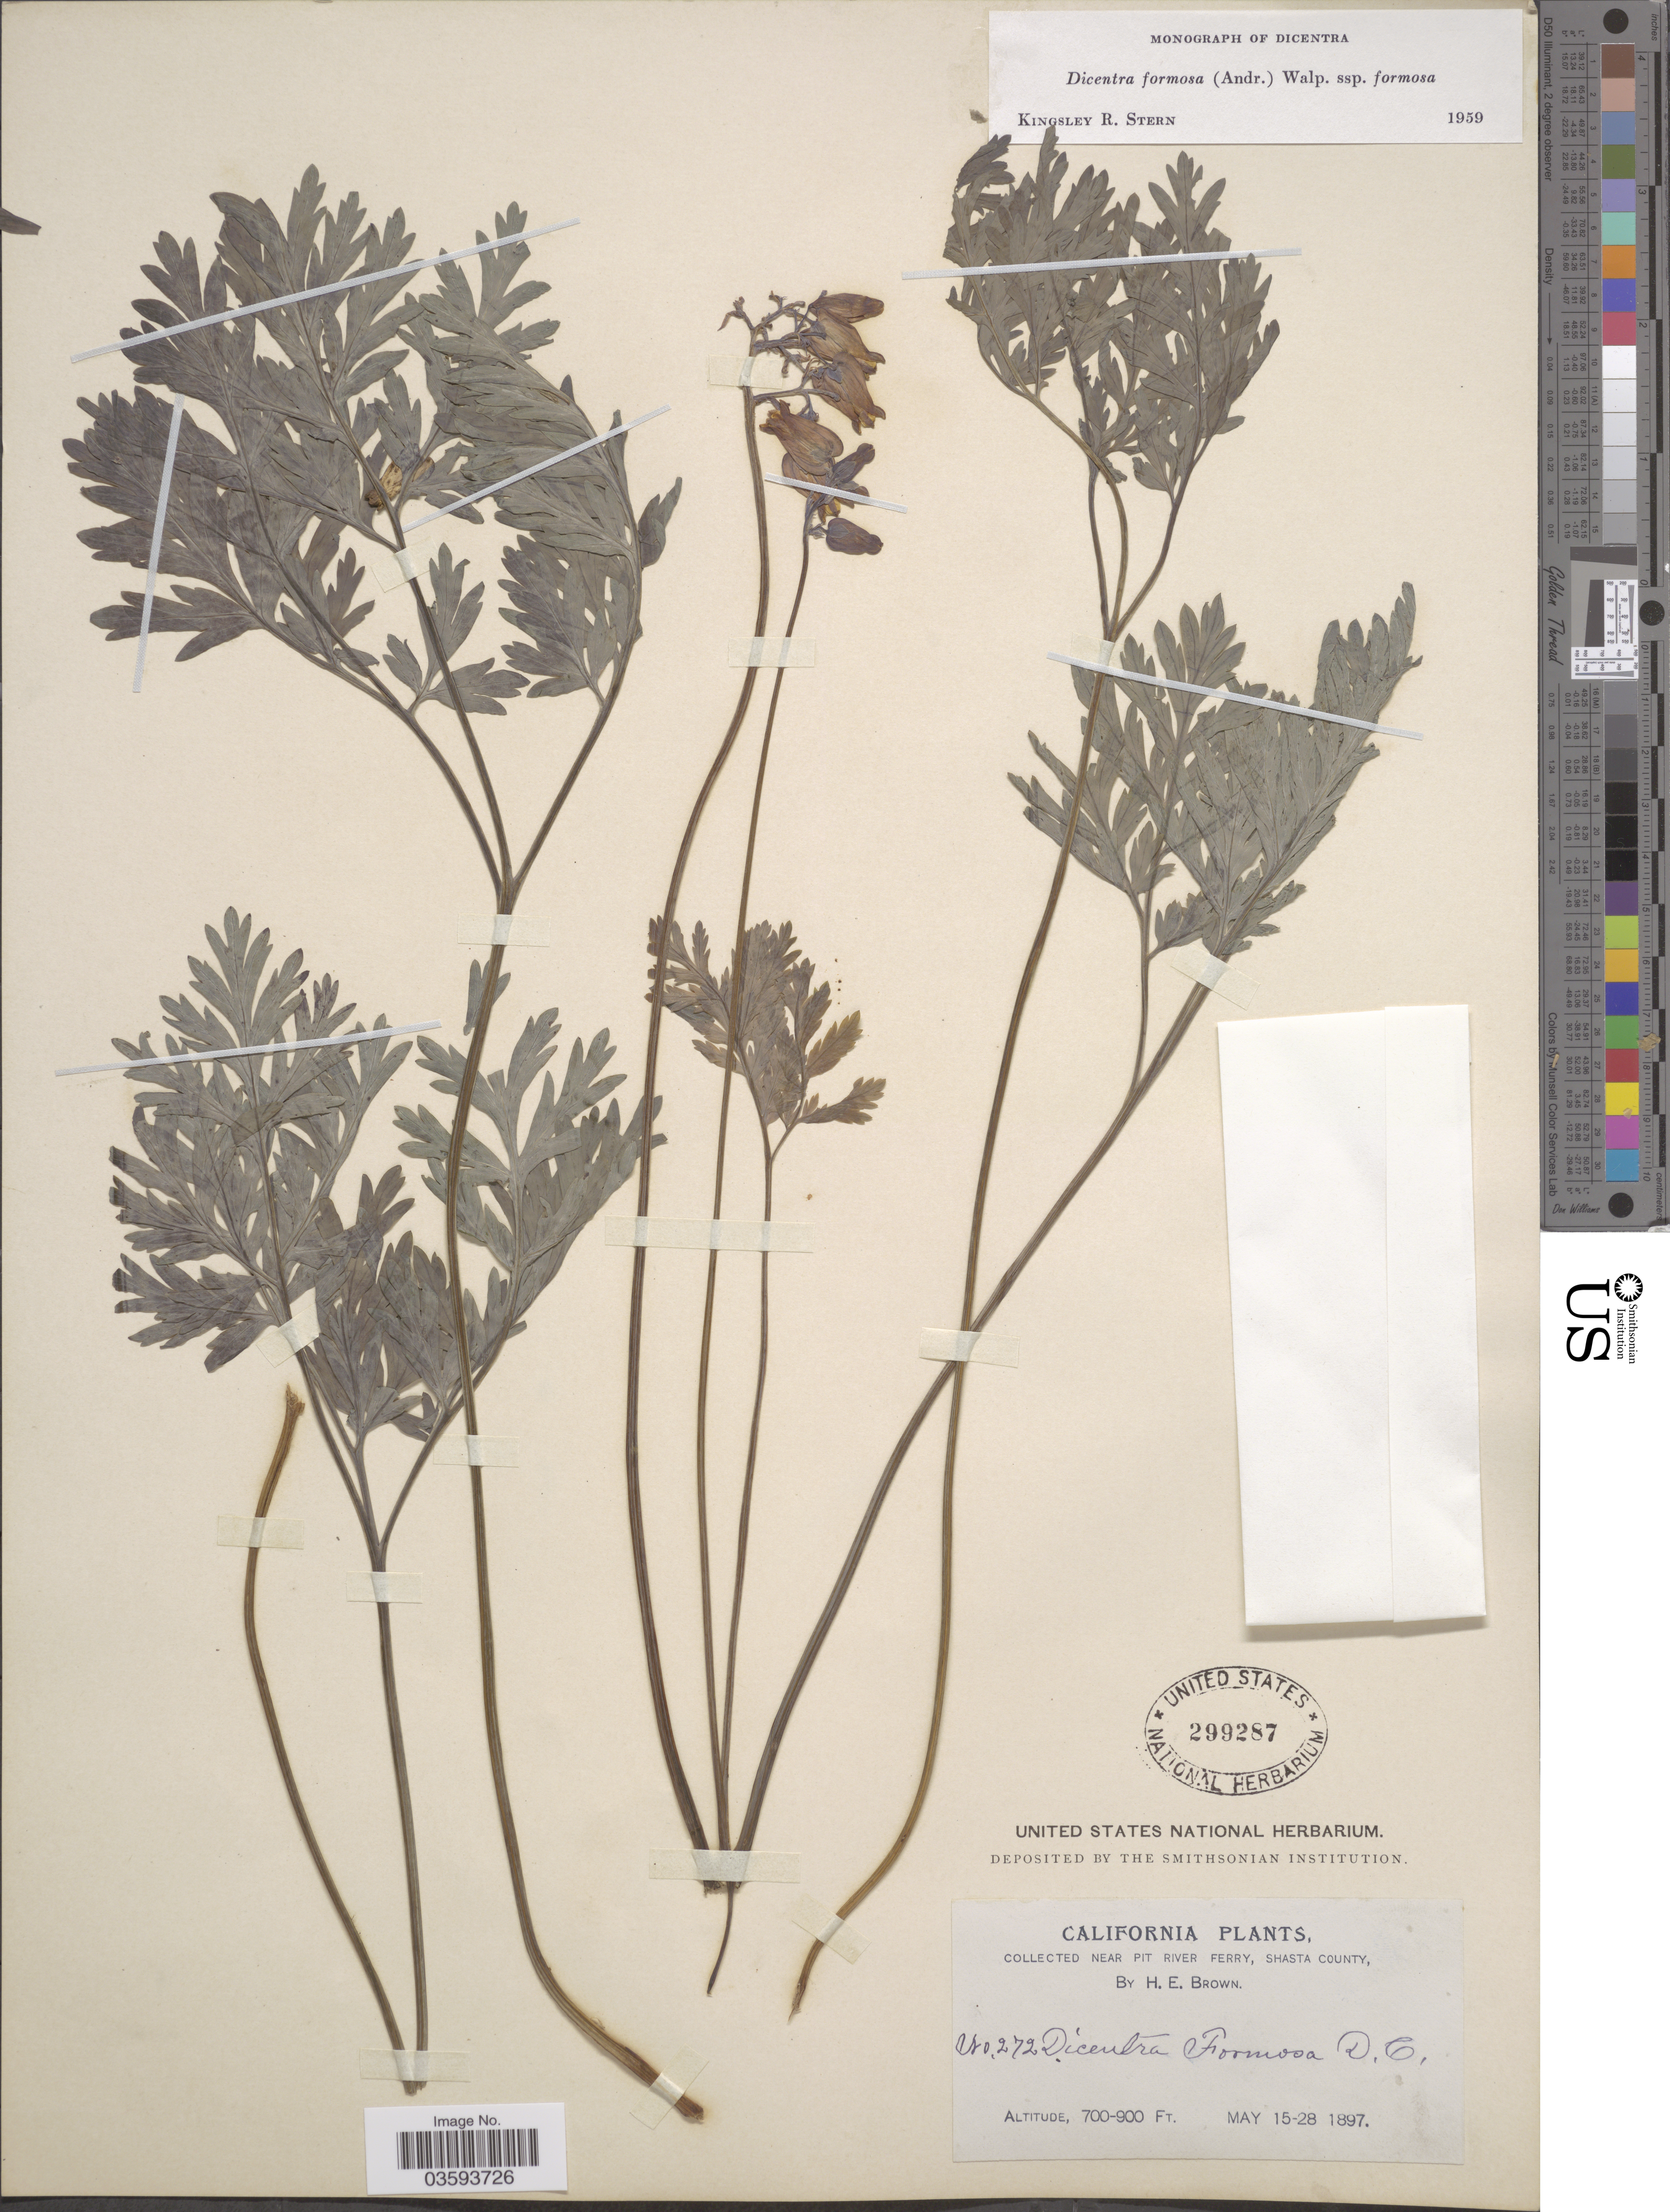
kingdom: Plantae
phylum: Tracheophyta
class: Magnoliopsida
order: Ranunculales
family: Papaveraceae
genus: Dicentra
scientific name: Dicentra formosa subsp. formosa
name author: (Haw.) Walp.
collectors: H. E. Brown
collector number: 272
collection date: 1897-05-15/1897-05-28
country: United States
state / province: California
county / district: Shasta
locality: Near Pit River Ferry, Shasta County.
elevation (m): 213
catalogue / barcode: US 299287